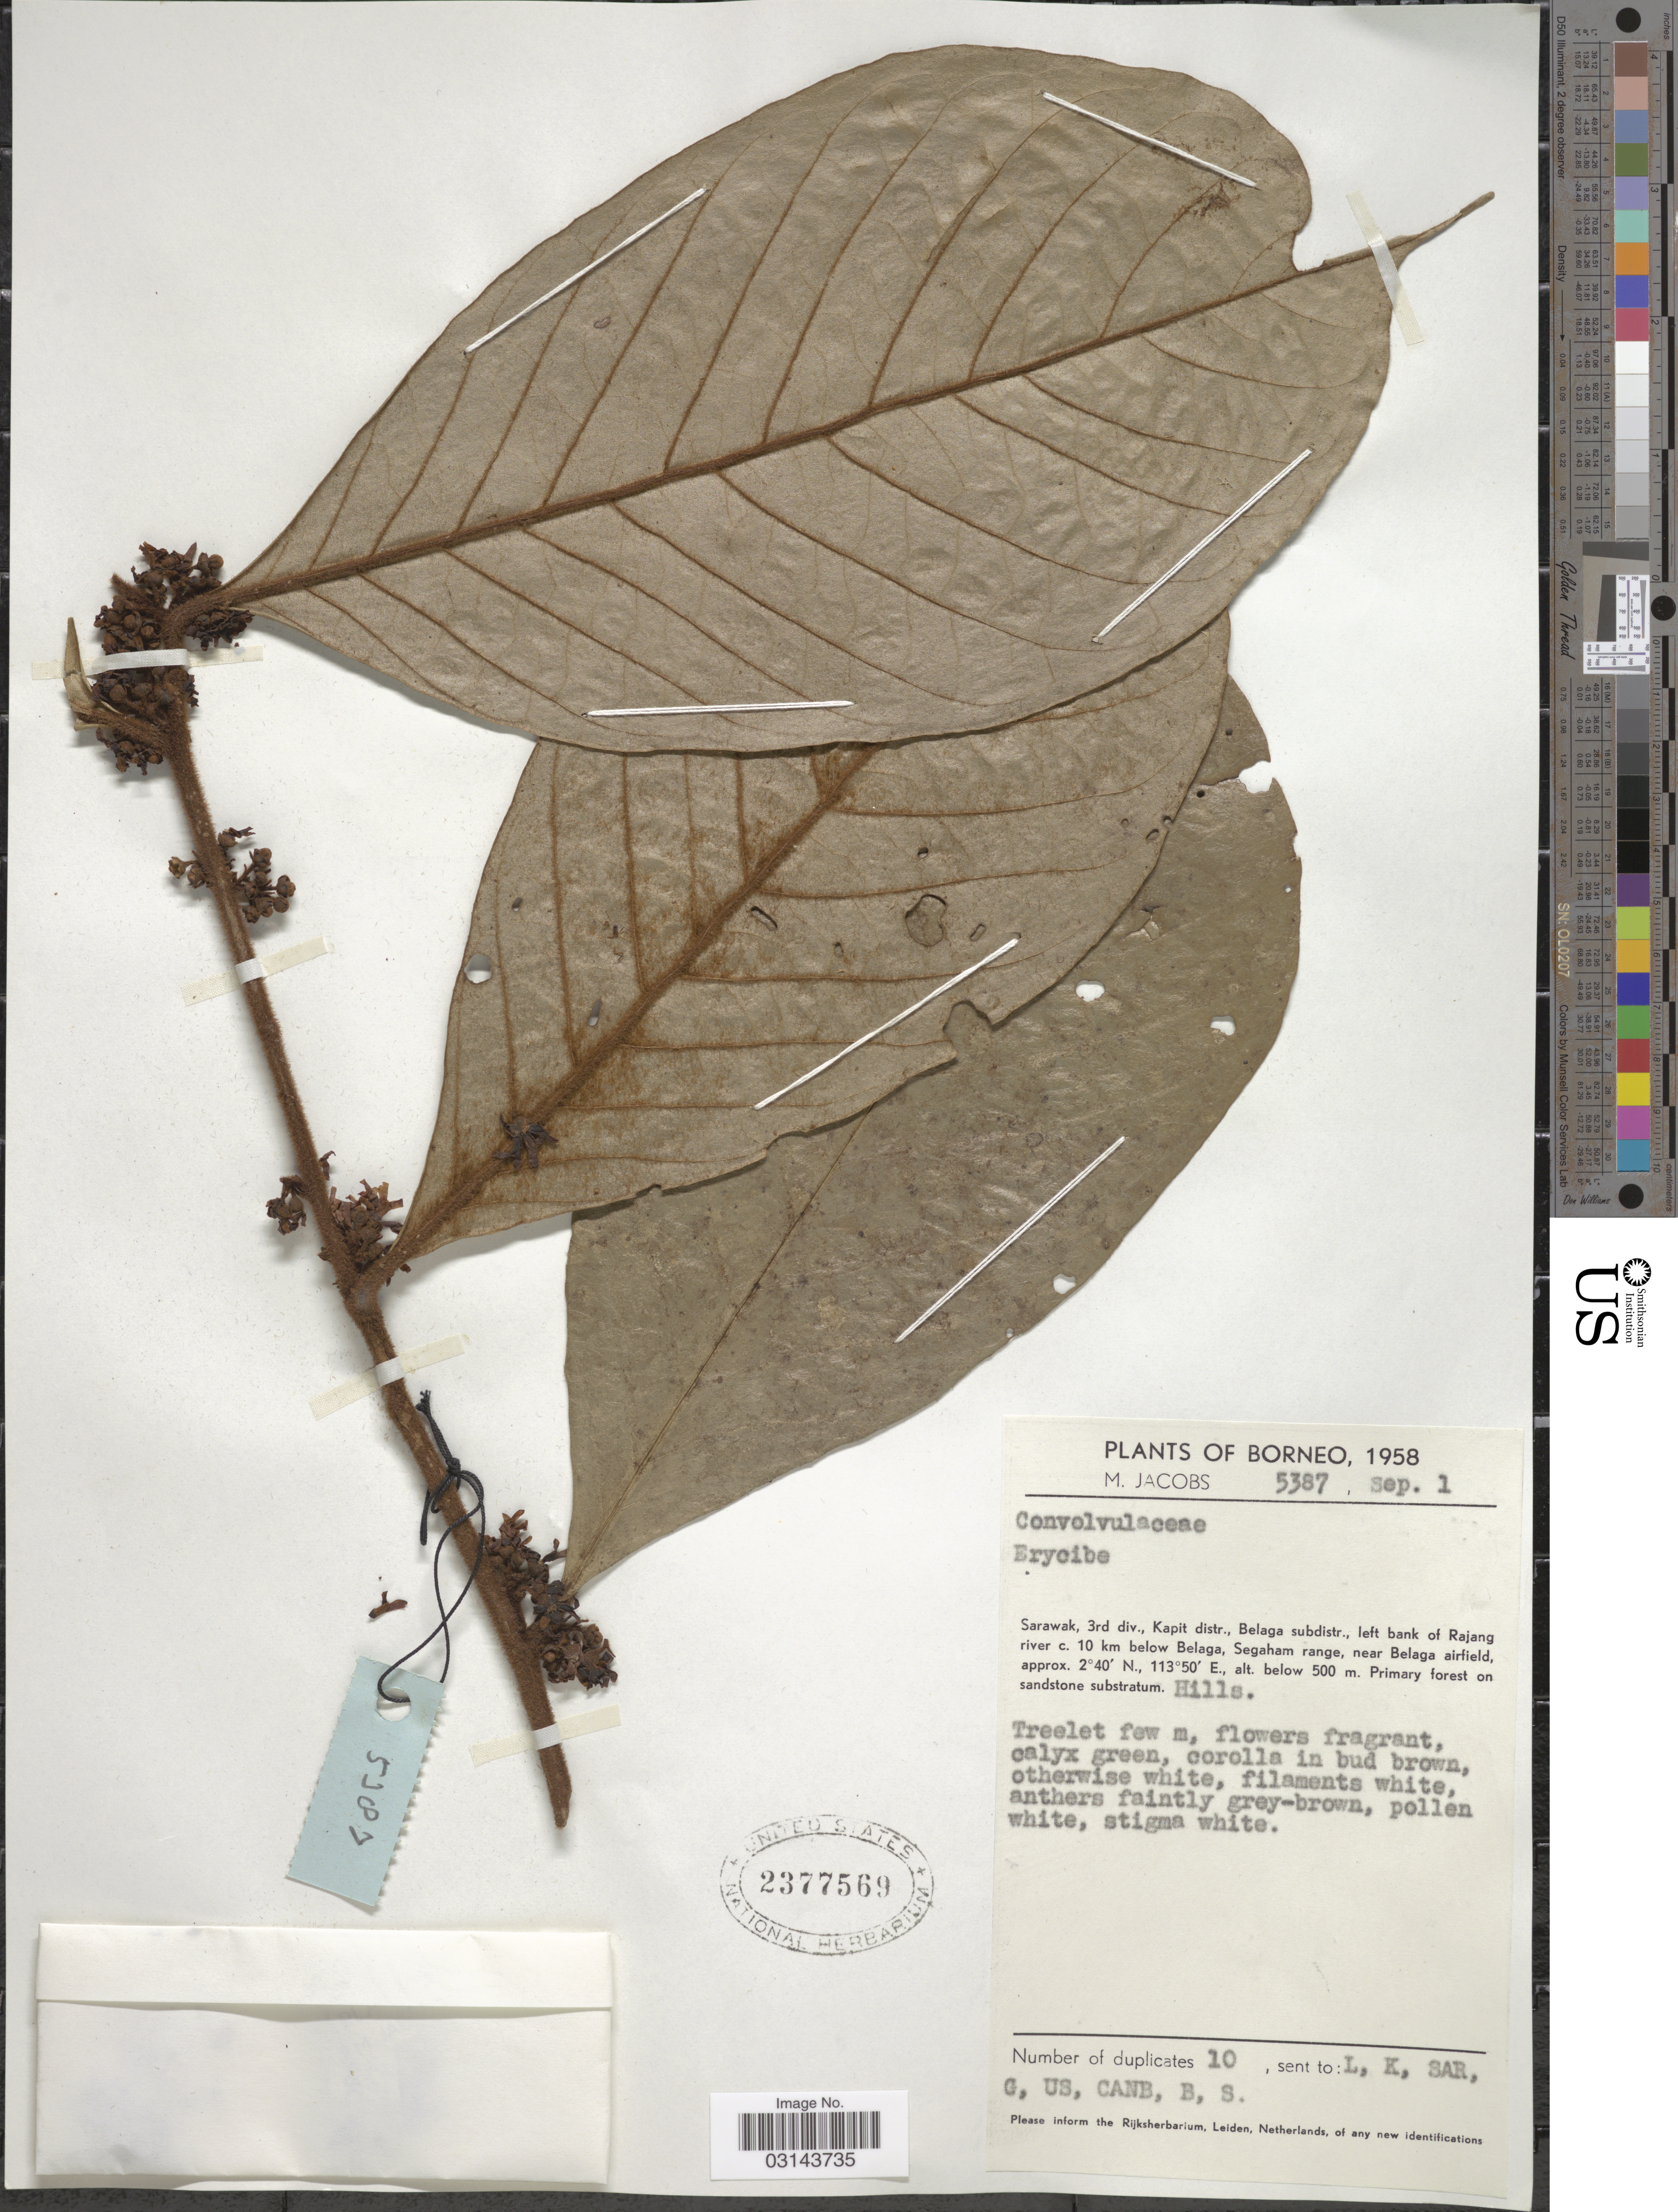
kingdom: Plantae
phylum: Tracheophyta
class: Magnoliopsida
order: Solanales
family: Convolvulaceae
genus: Erycibe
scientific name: Erycibe sp.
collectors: M. Jacobs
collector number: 5387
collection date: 1958-09-01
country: Malaysia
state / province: Sarawak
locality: Borneo. Sarawak, 3rd div., Kapit distr., Belaga subdistr., left bank of Rajang river c. 10 km below Belaga, Segaham range, near Belaga airfield.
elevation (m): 500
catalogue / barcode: US 2377569